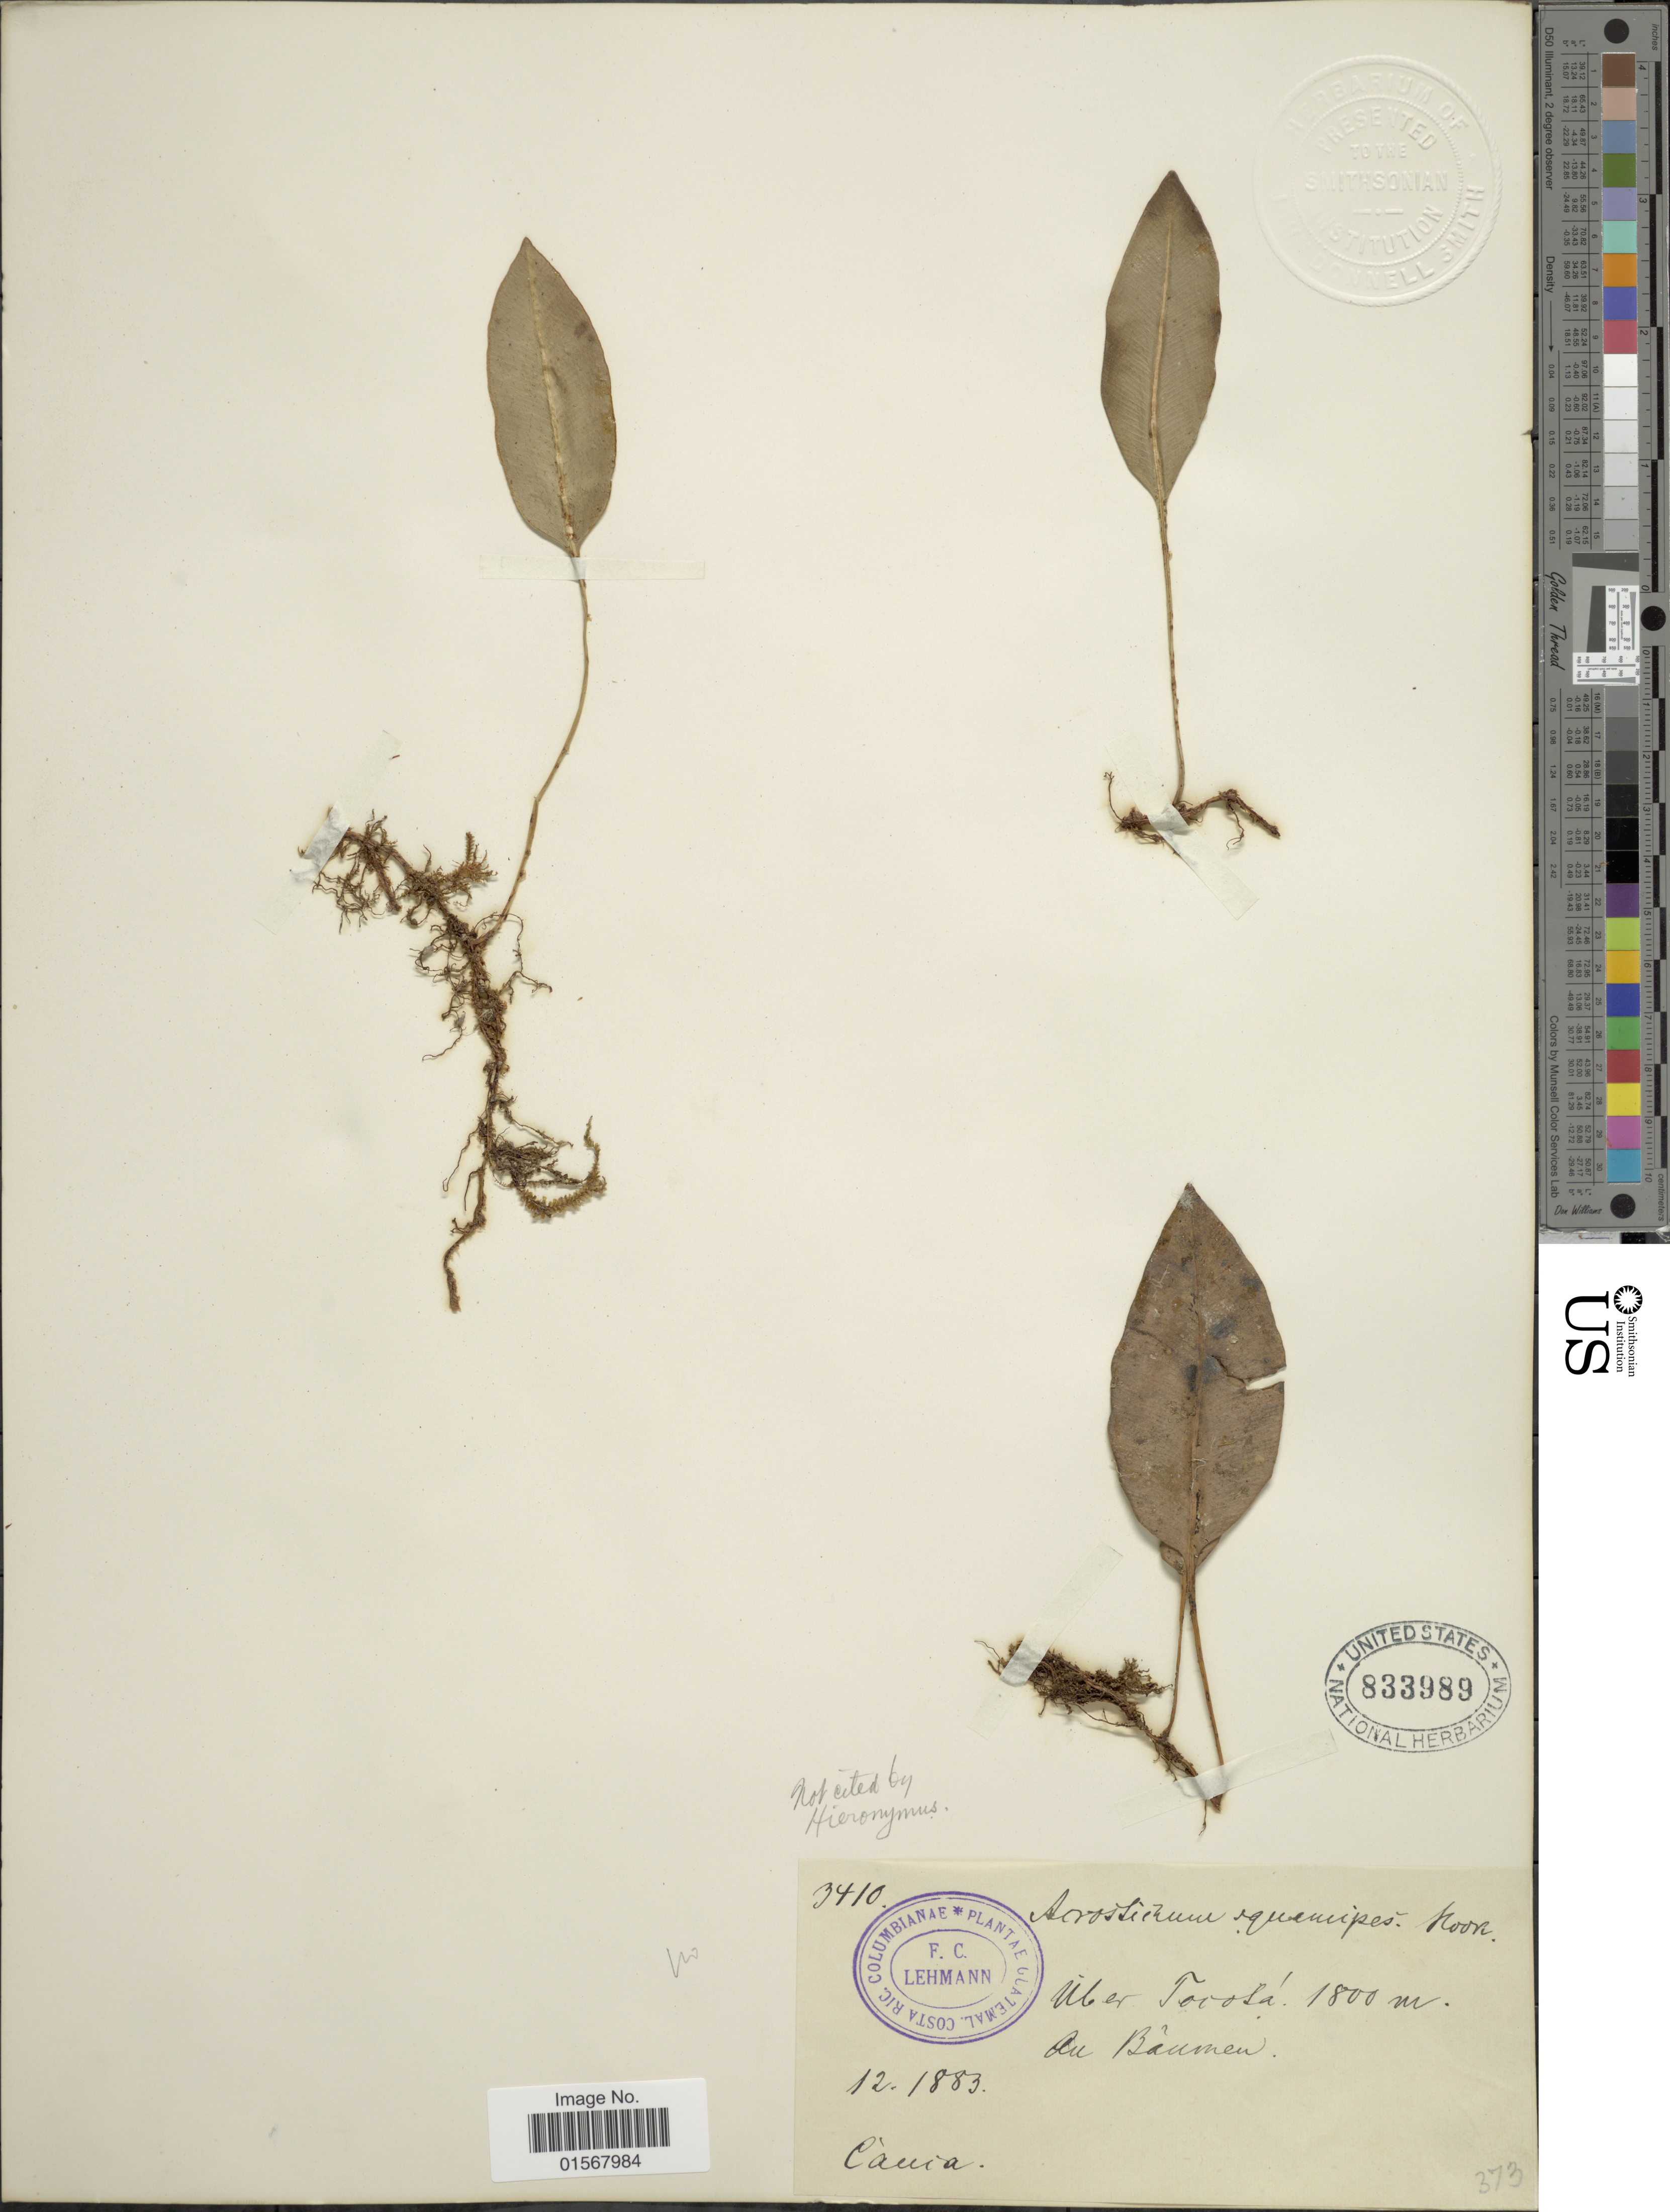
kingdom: Plantae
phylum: Tracheophyta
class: Polypodiopsida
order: Polypodiales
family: Dryopteridaceae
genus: Elaphoglossum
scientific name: Elaphoglossum squamipes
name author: (Hook.) T. Moore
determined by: Vasco, A.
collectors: F. C. Lehmann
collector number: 3410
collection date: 1883-12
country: Colombia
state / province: Cauca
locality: über Tocotá, Cauca, au Bäumen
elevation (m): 1800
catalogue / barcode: US 833989